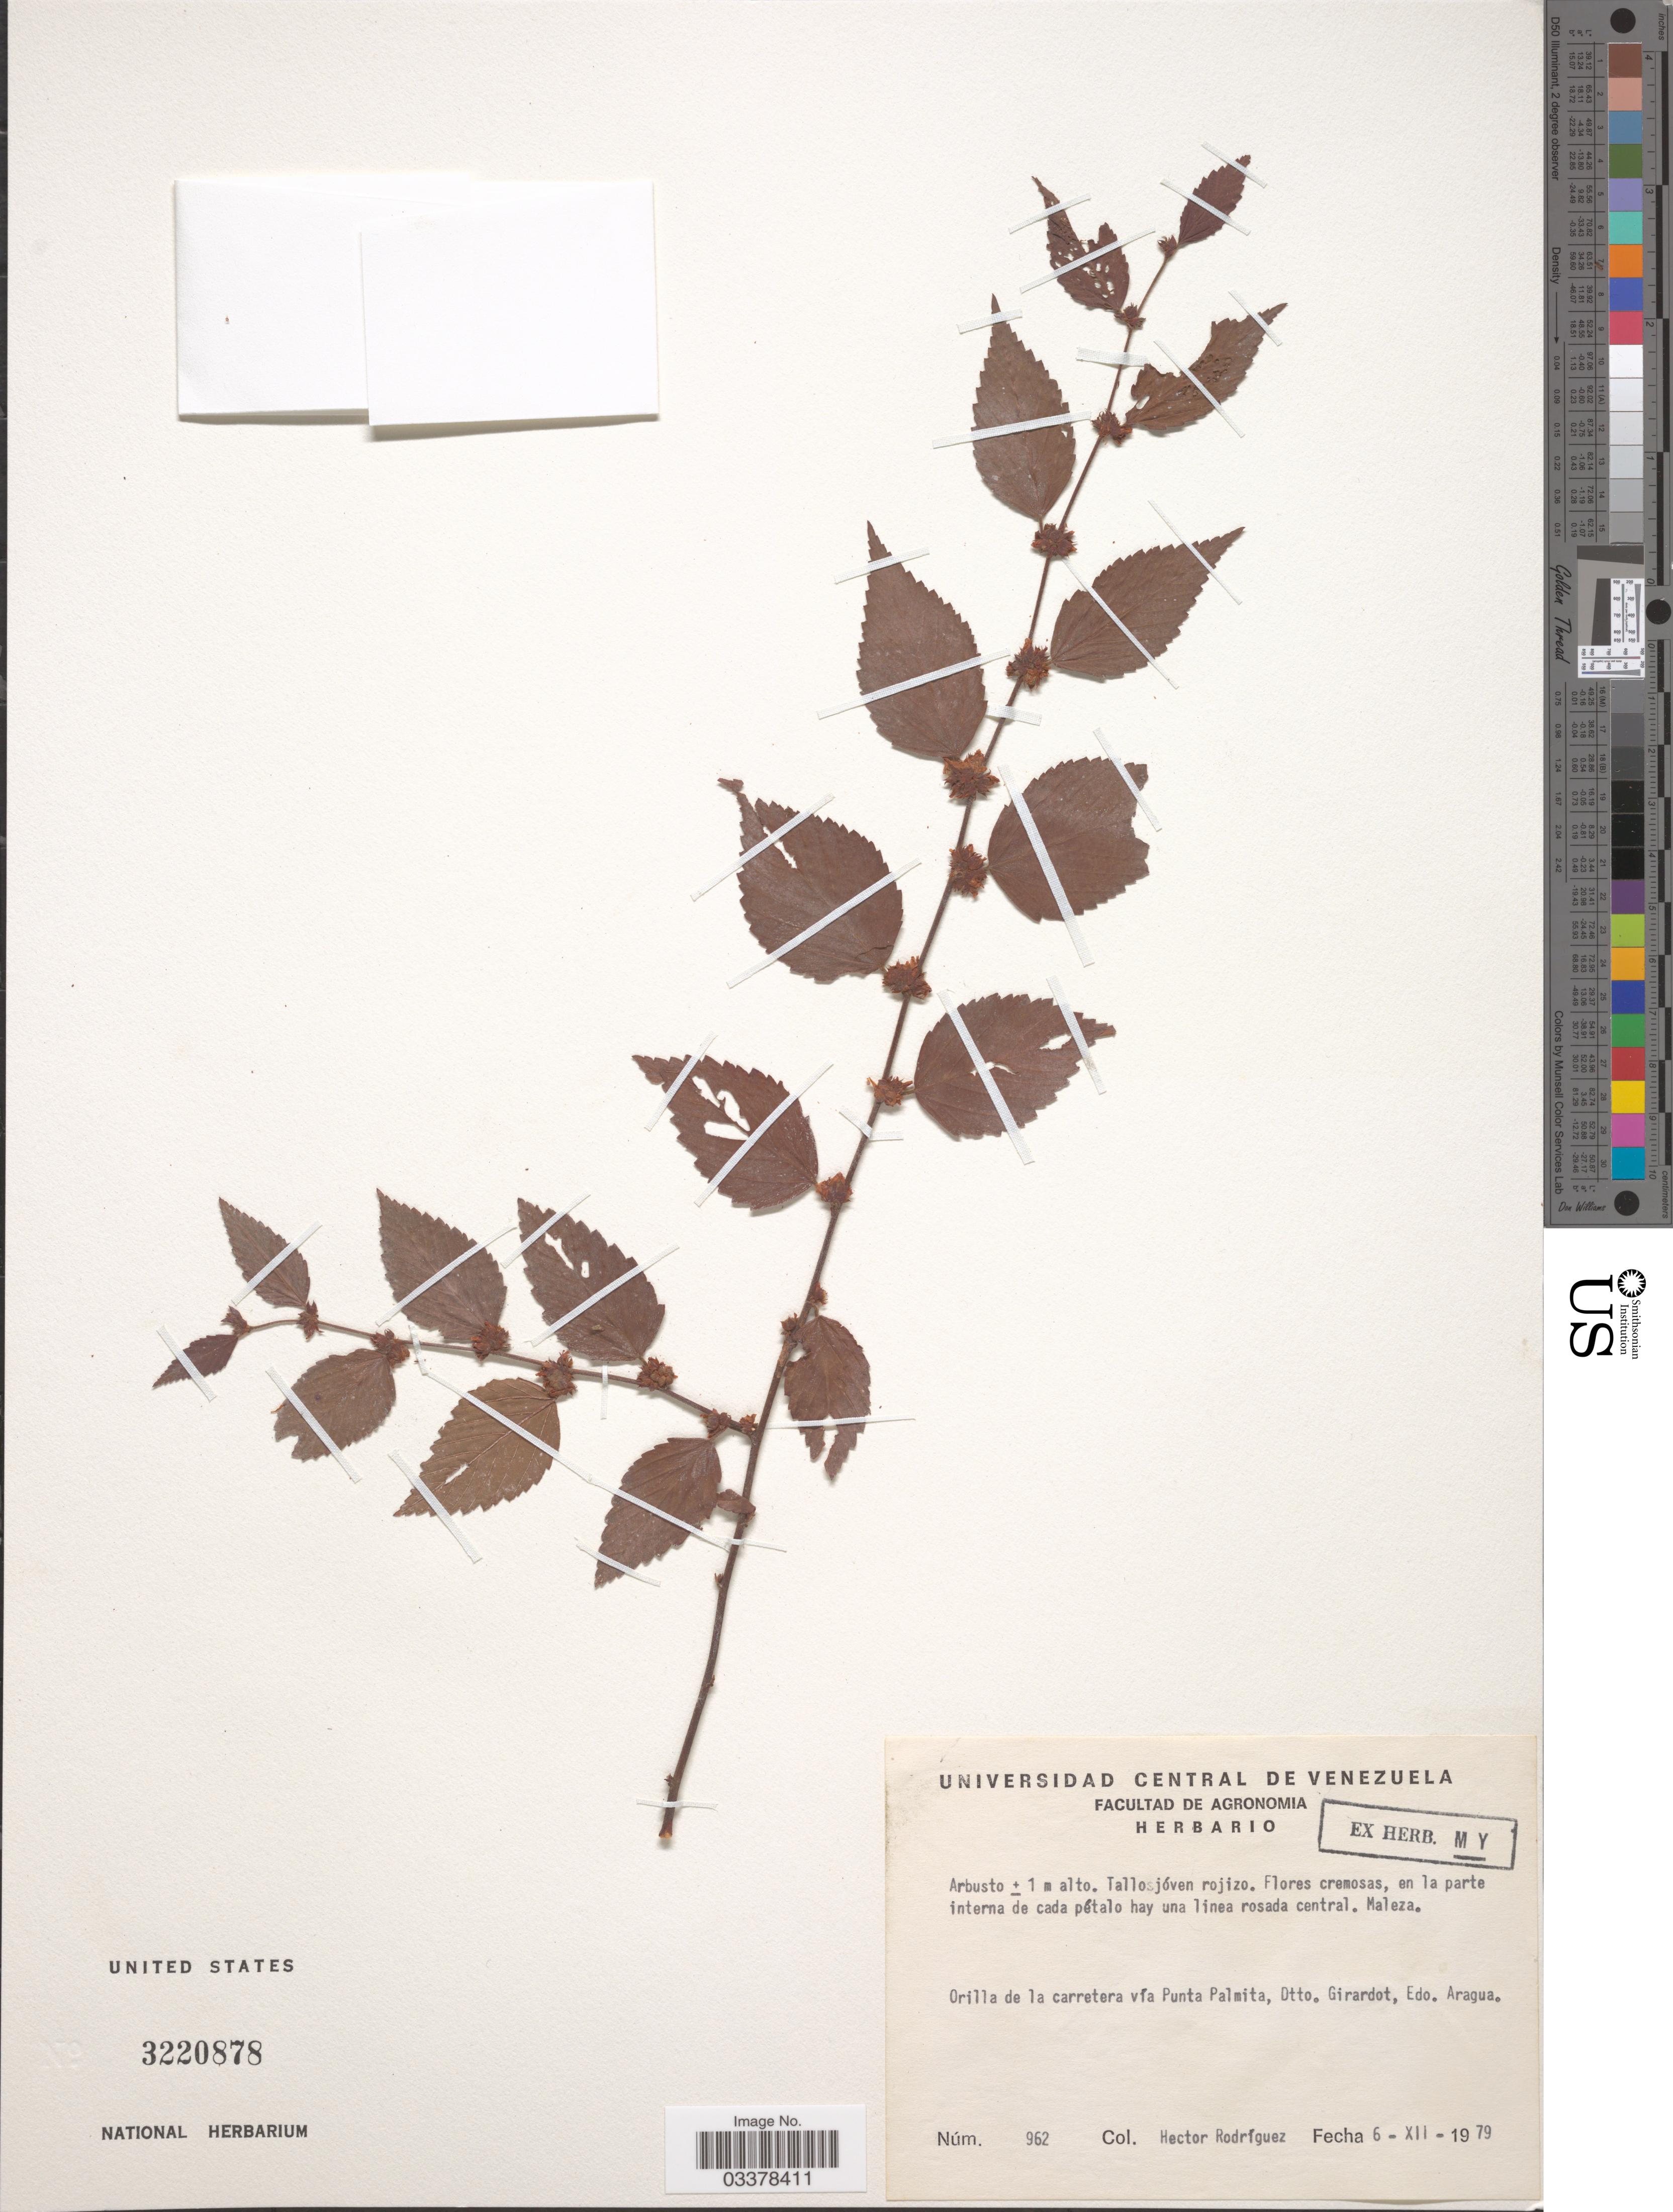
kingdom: Plantae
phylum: Tracheophyta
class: Magnoliopsida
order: Malvales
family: Malvaceae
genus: Melochia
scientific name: Melochia nodiflora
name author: Sw.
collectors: H. Rodríguez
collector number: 962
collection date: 1979-12-06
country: Venezuela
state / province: Aragua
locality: Orilla de la carretera vía Punta Palmita, Dtto. Girardot.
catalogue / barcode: US 3220878